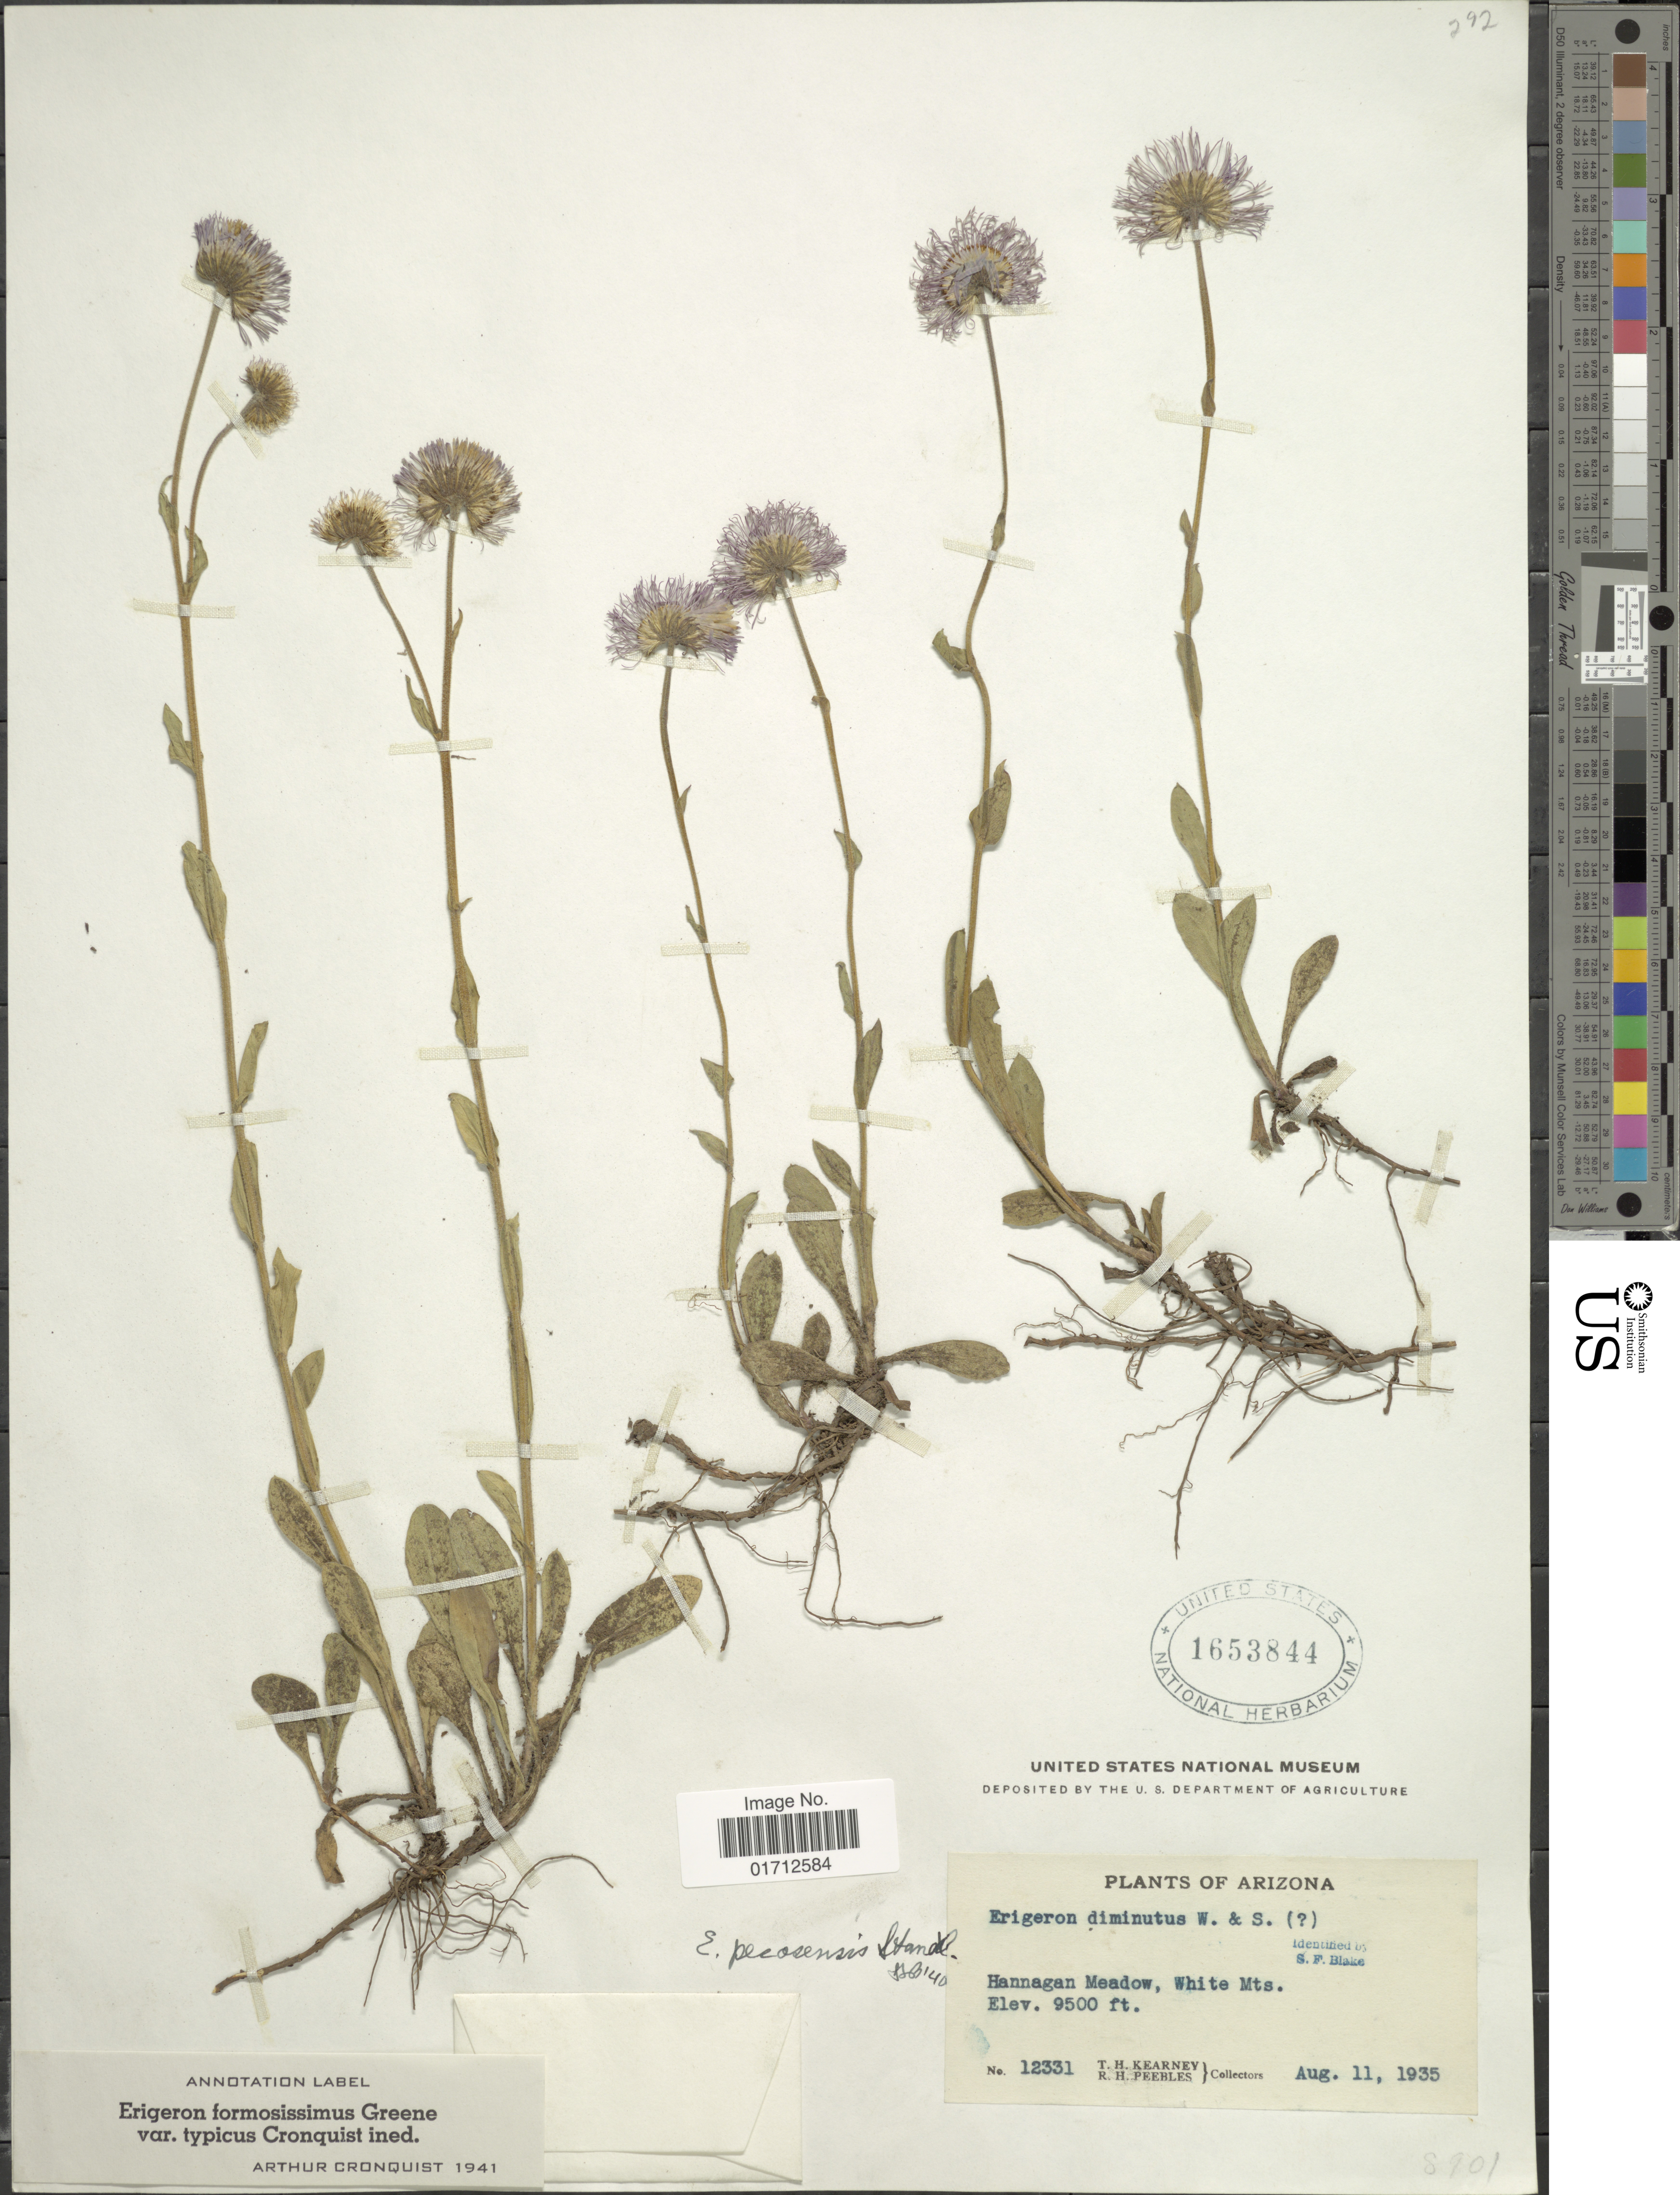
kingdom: Plantae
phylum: Tracheophyta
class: Magnoliopsida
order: Asterales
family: Asteraceae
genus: Erigeron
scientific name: Erigeron formosissimus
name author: Greene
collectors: T. H. Kearney & R. H. Peebles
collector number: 12331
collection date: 1935-08-11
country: United States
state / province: Arizona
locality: Hannagan Meadow, White Mts.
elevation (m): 2896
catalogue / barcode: US 1653844